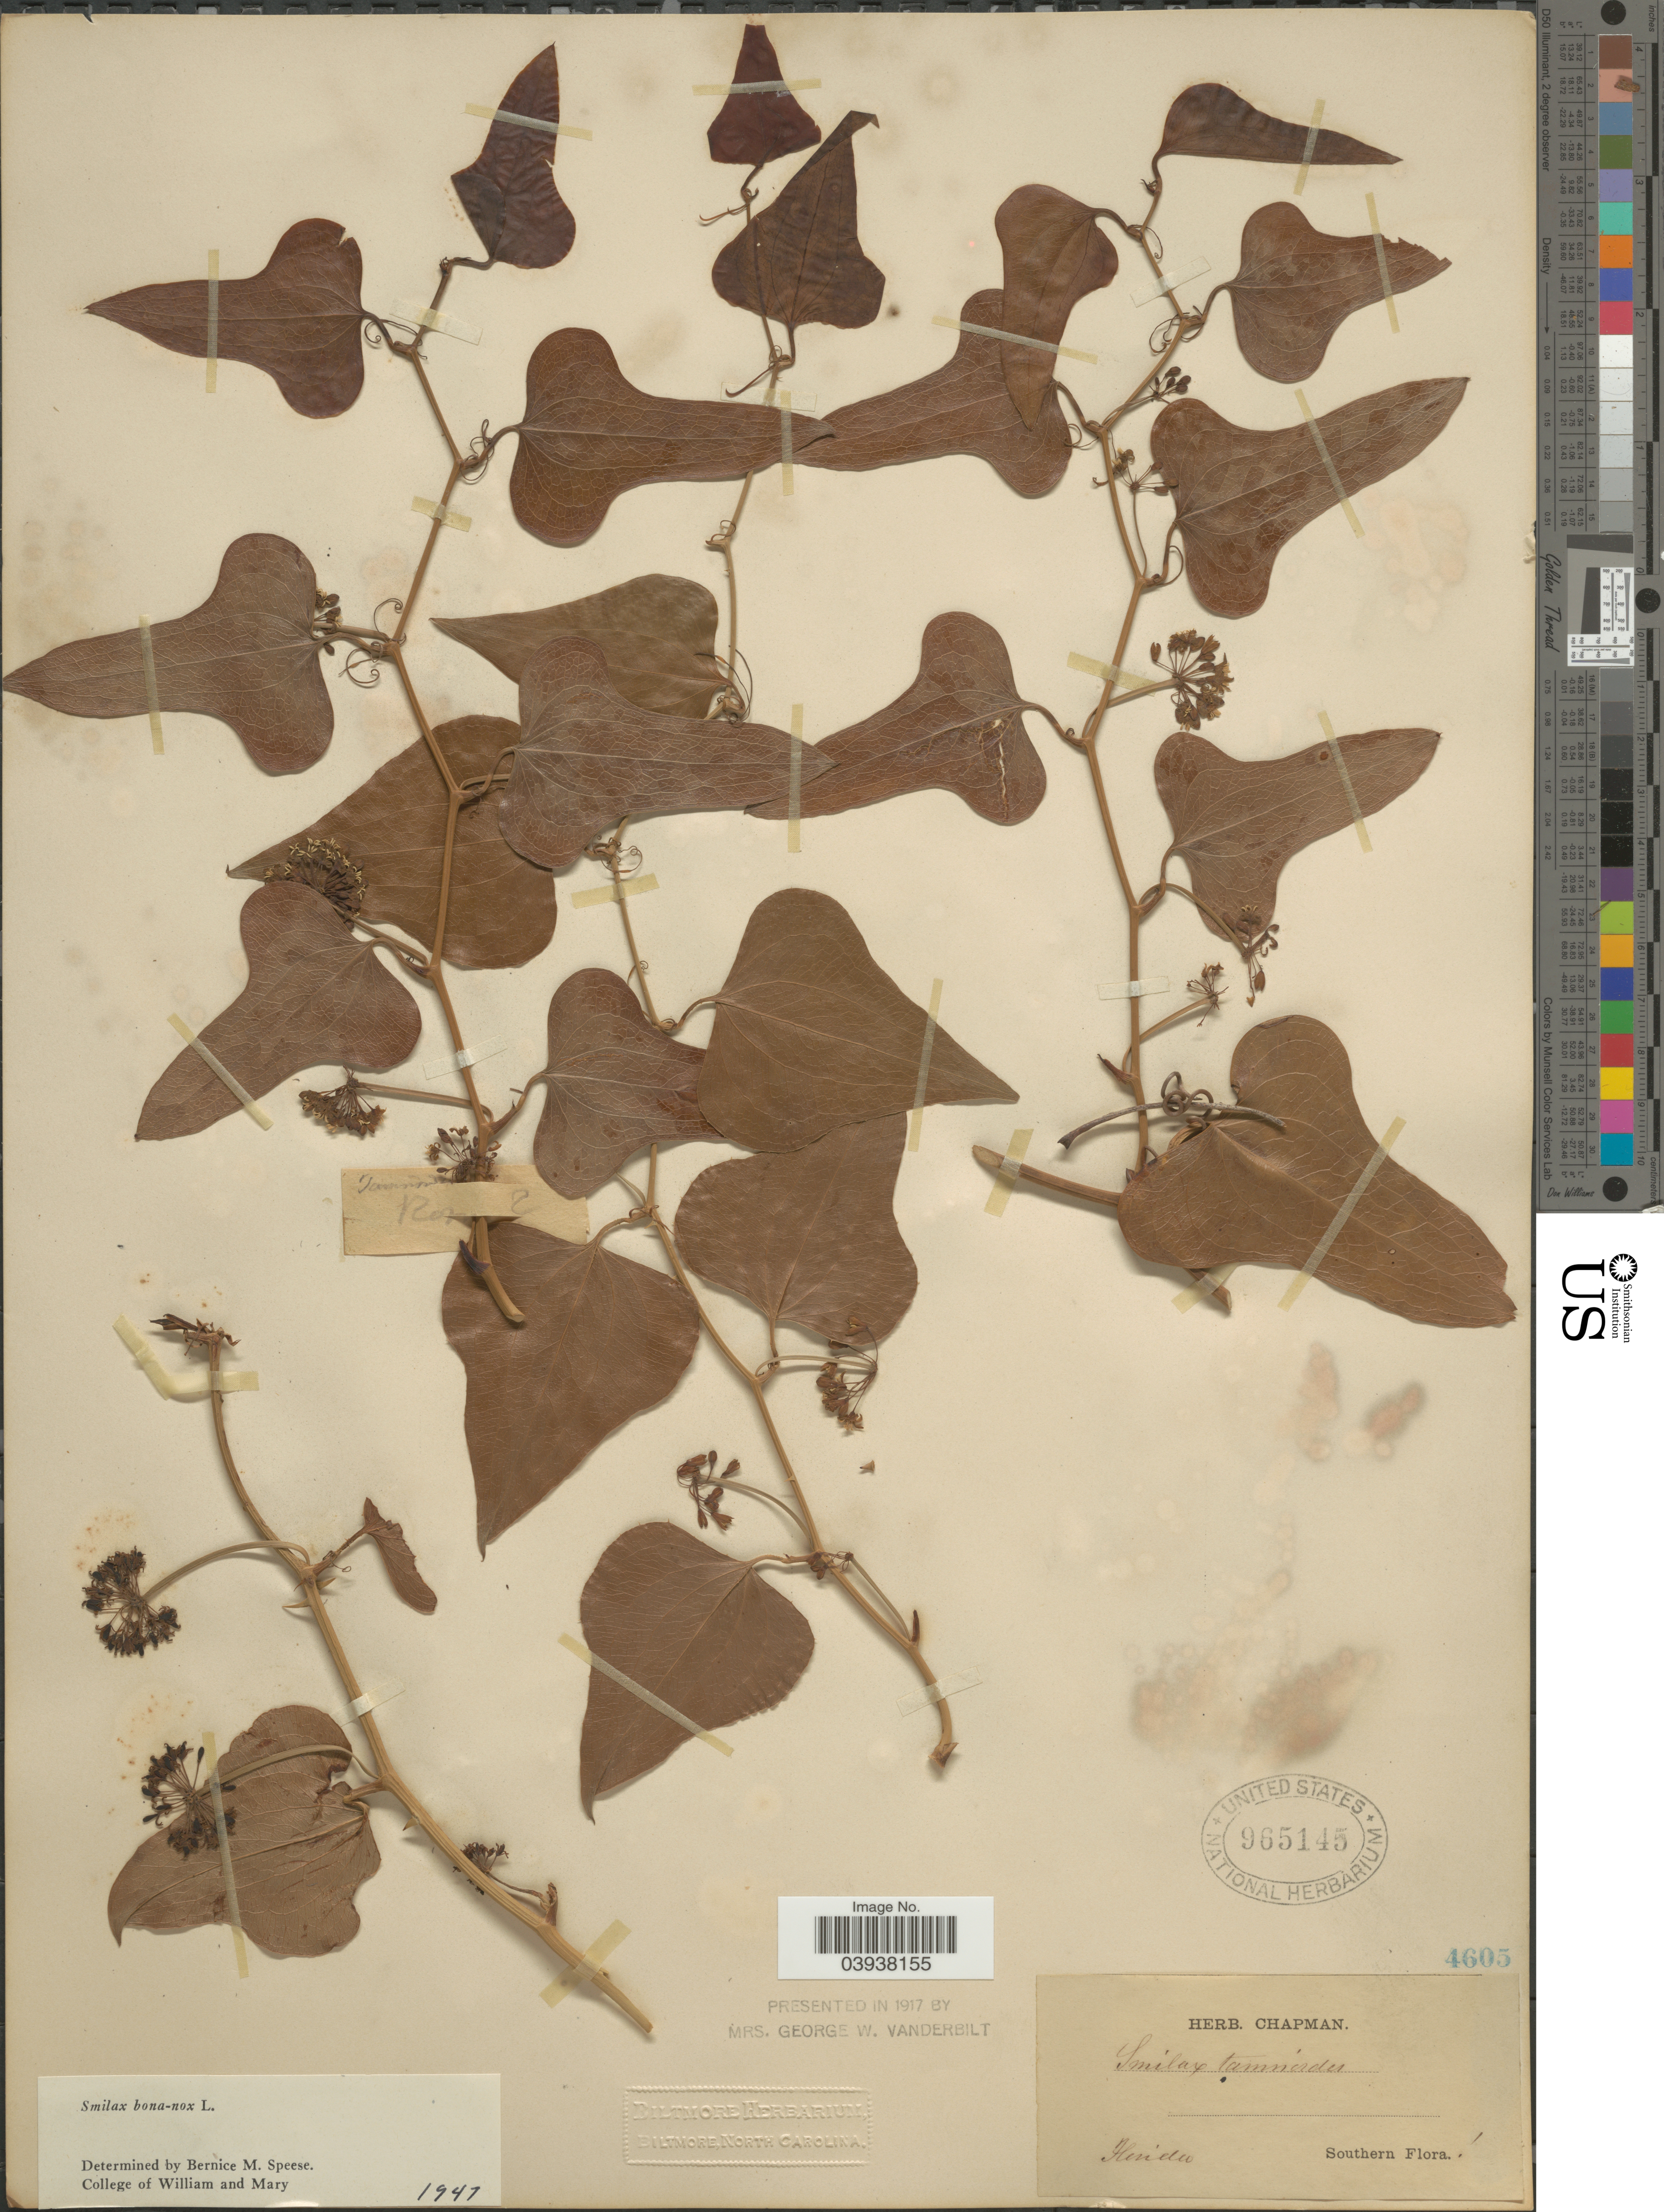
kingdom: Plantae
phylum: Tracheophyta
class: Liliopsida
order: Liliales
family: Smilacaceae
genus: Smilax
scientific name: Smilax bona-nox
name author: L.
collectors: ex herb. Chapman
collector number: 4605?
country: United States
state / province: Florida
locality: Southern.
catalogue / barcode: US 965145